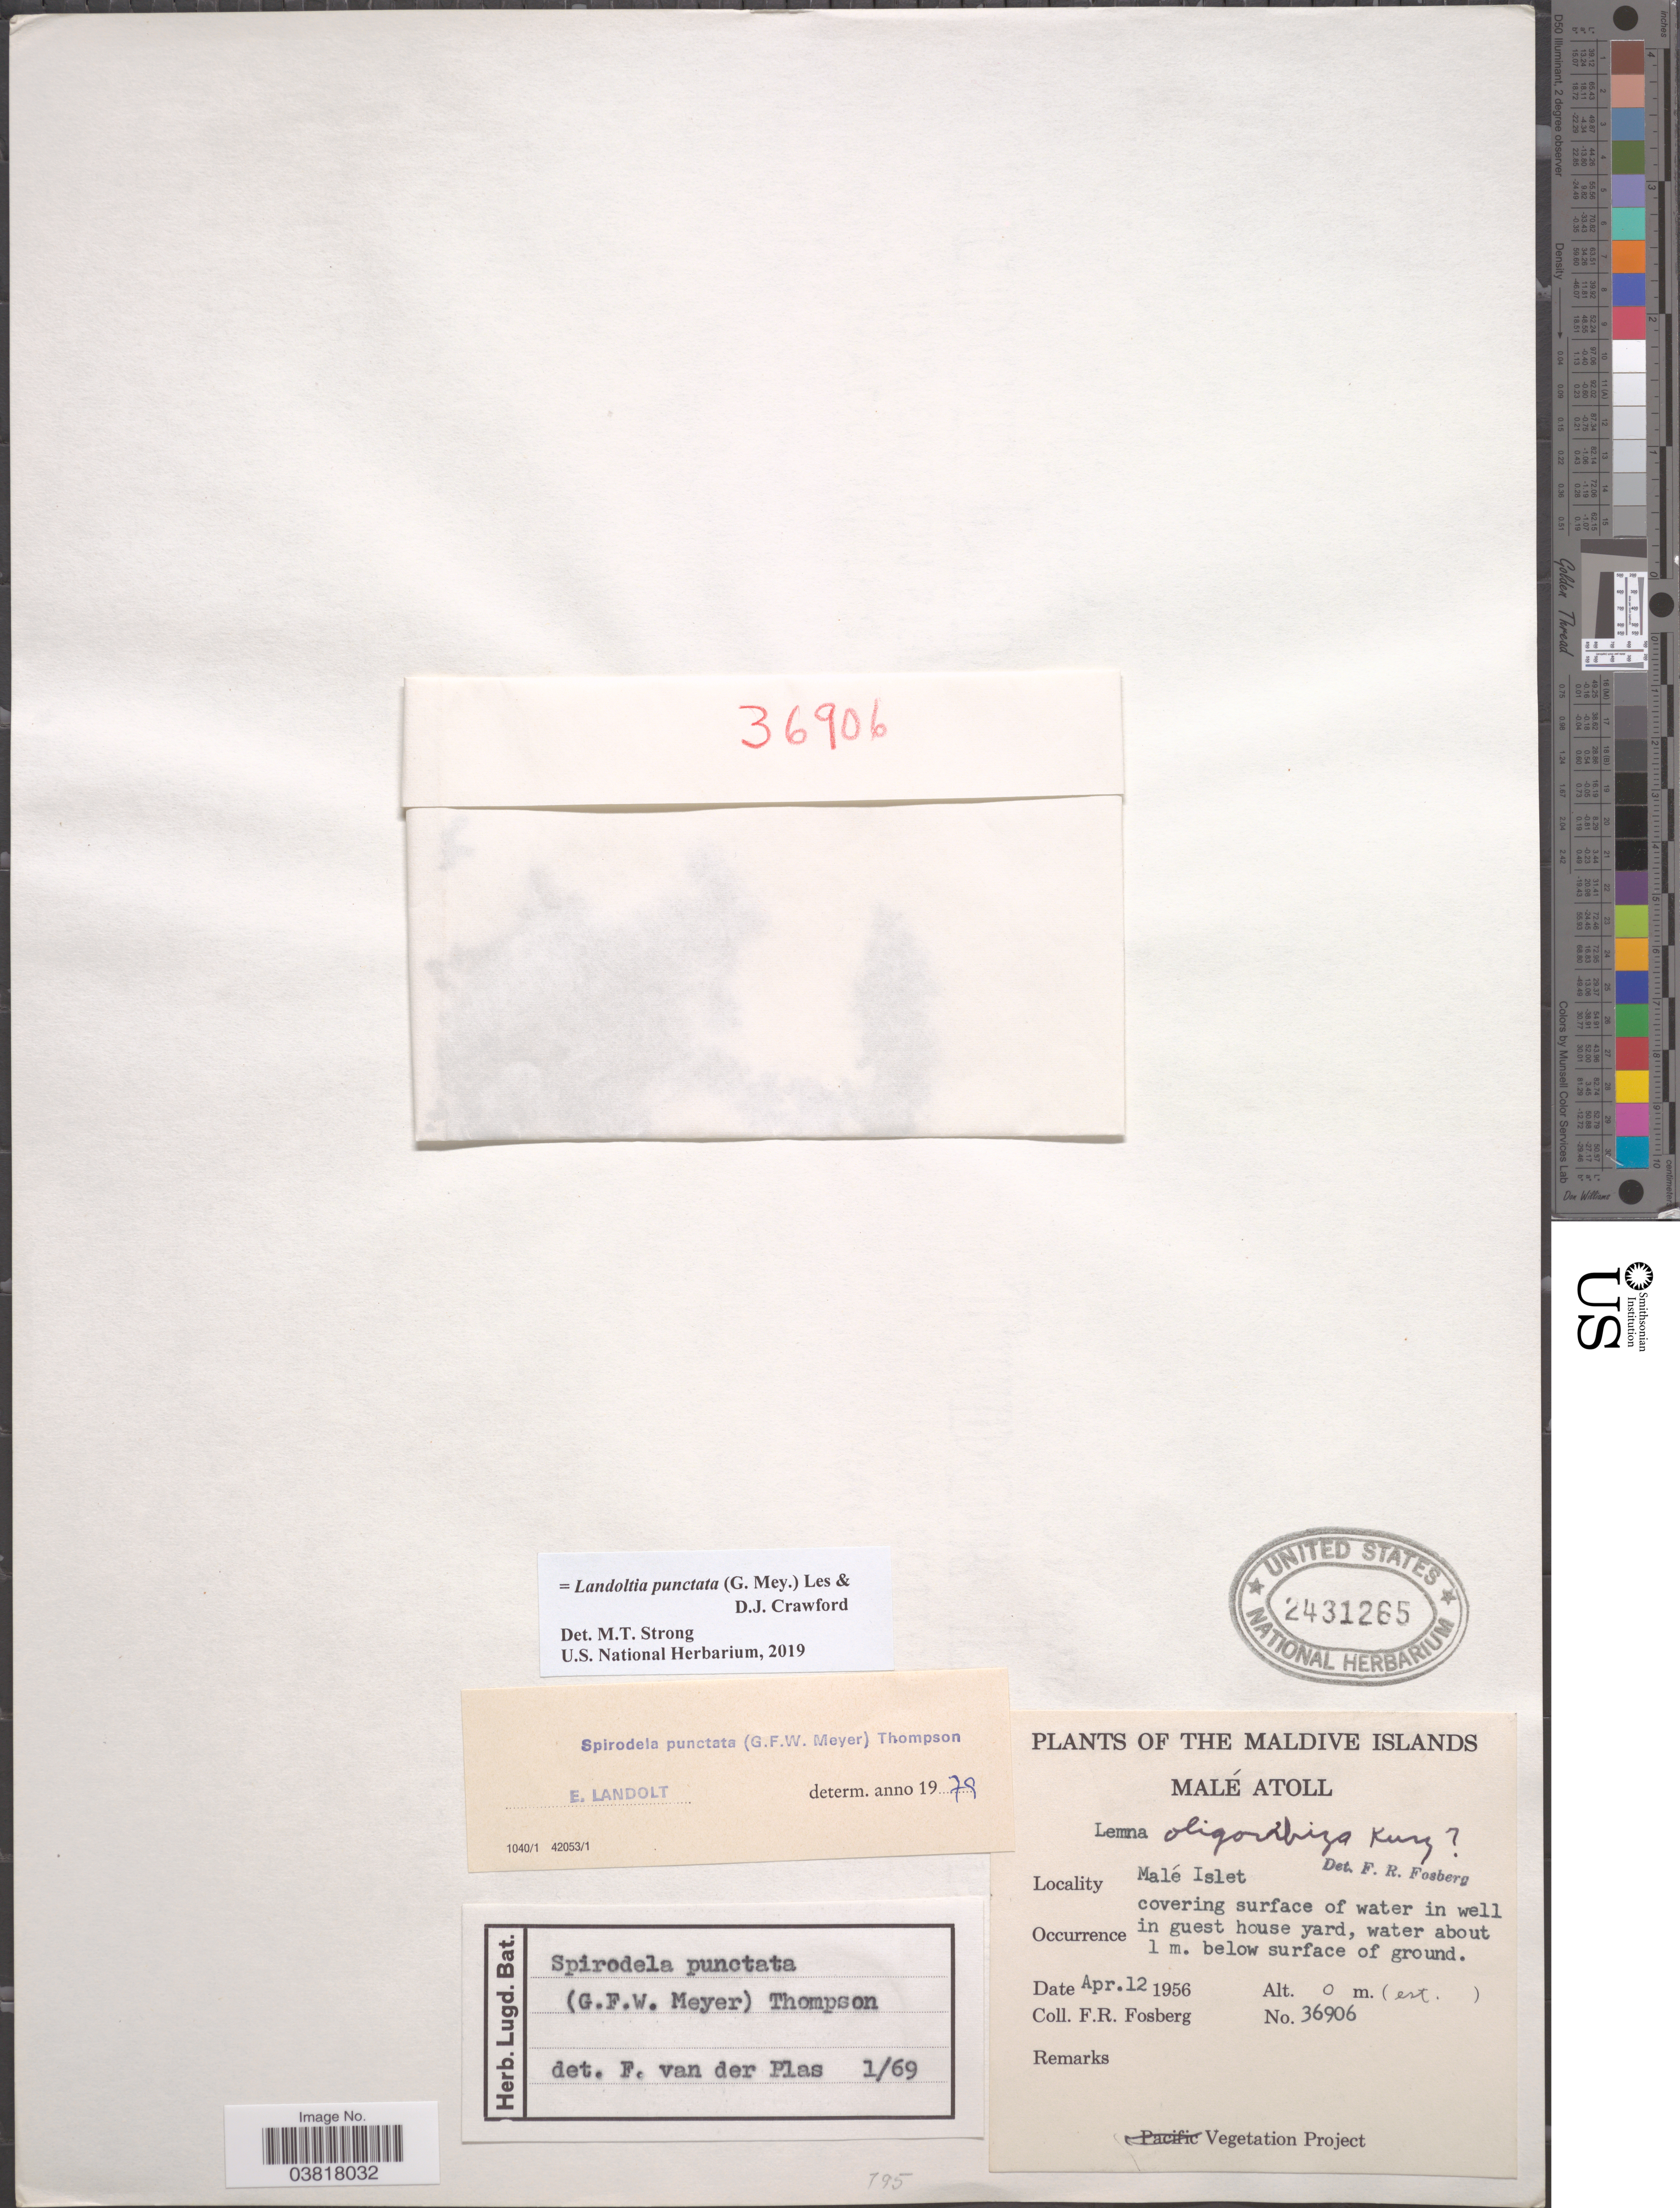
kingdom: Plantae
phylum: Tracheophyta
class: Liliopsida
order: Alismatales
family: Araceae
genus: Landoltia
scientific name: Landoltia punctata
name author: (G. Mey.) Les & D. J. Crawford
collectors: F. R. Fosberg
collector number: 36906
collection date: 1956-04-12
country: Maldive Islands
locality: Malé Atoll. Malé Islet.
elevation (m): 0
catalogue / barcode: US 2431265